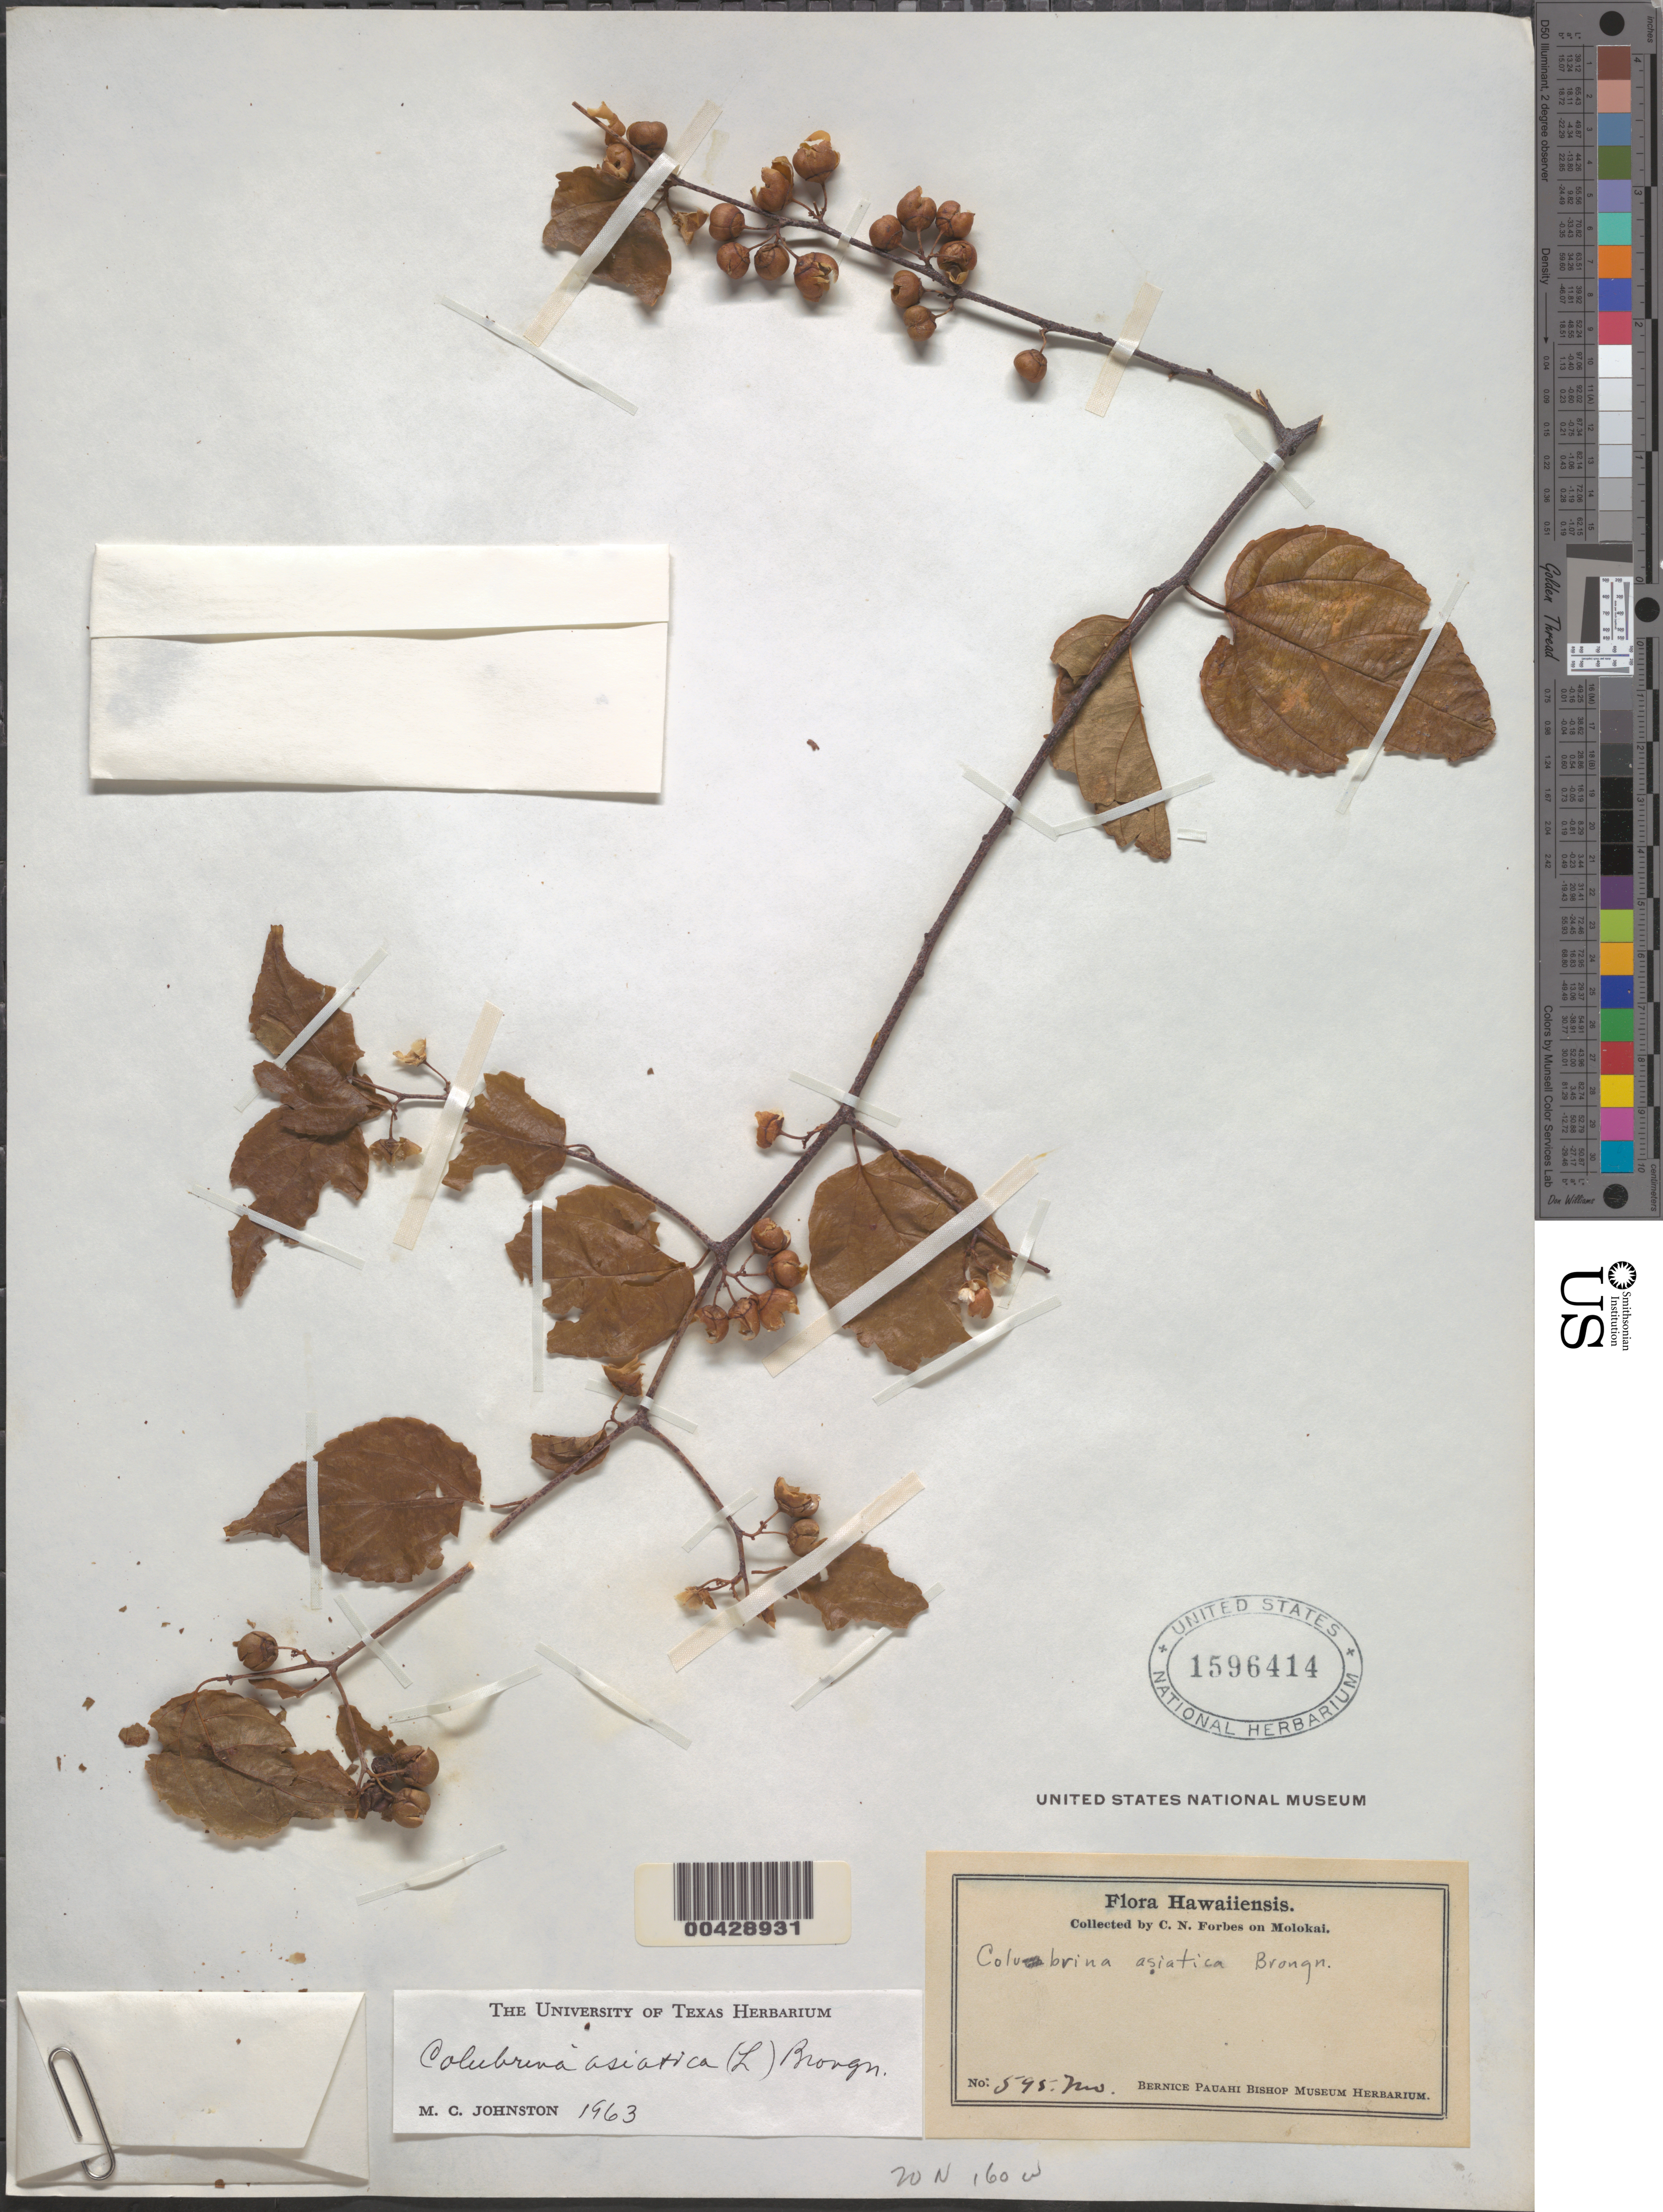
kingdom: Plantae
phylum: Tracheophyta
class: Magnoliopsida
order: Rosales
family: Rhamnaceae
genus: Colubrina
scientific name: Colubrina asiatica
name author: (L.) Brongn.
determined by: Johnston, Marshall C.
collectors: C. N. Forbes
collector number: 595.Mo.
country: United States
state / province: Hawaii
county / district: Maui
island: Moloka'i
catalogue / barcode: US 1596414